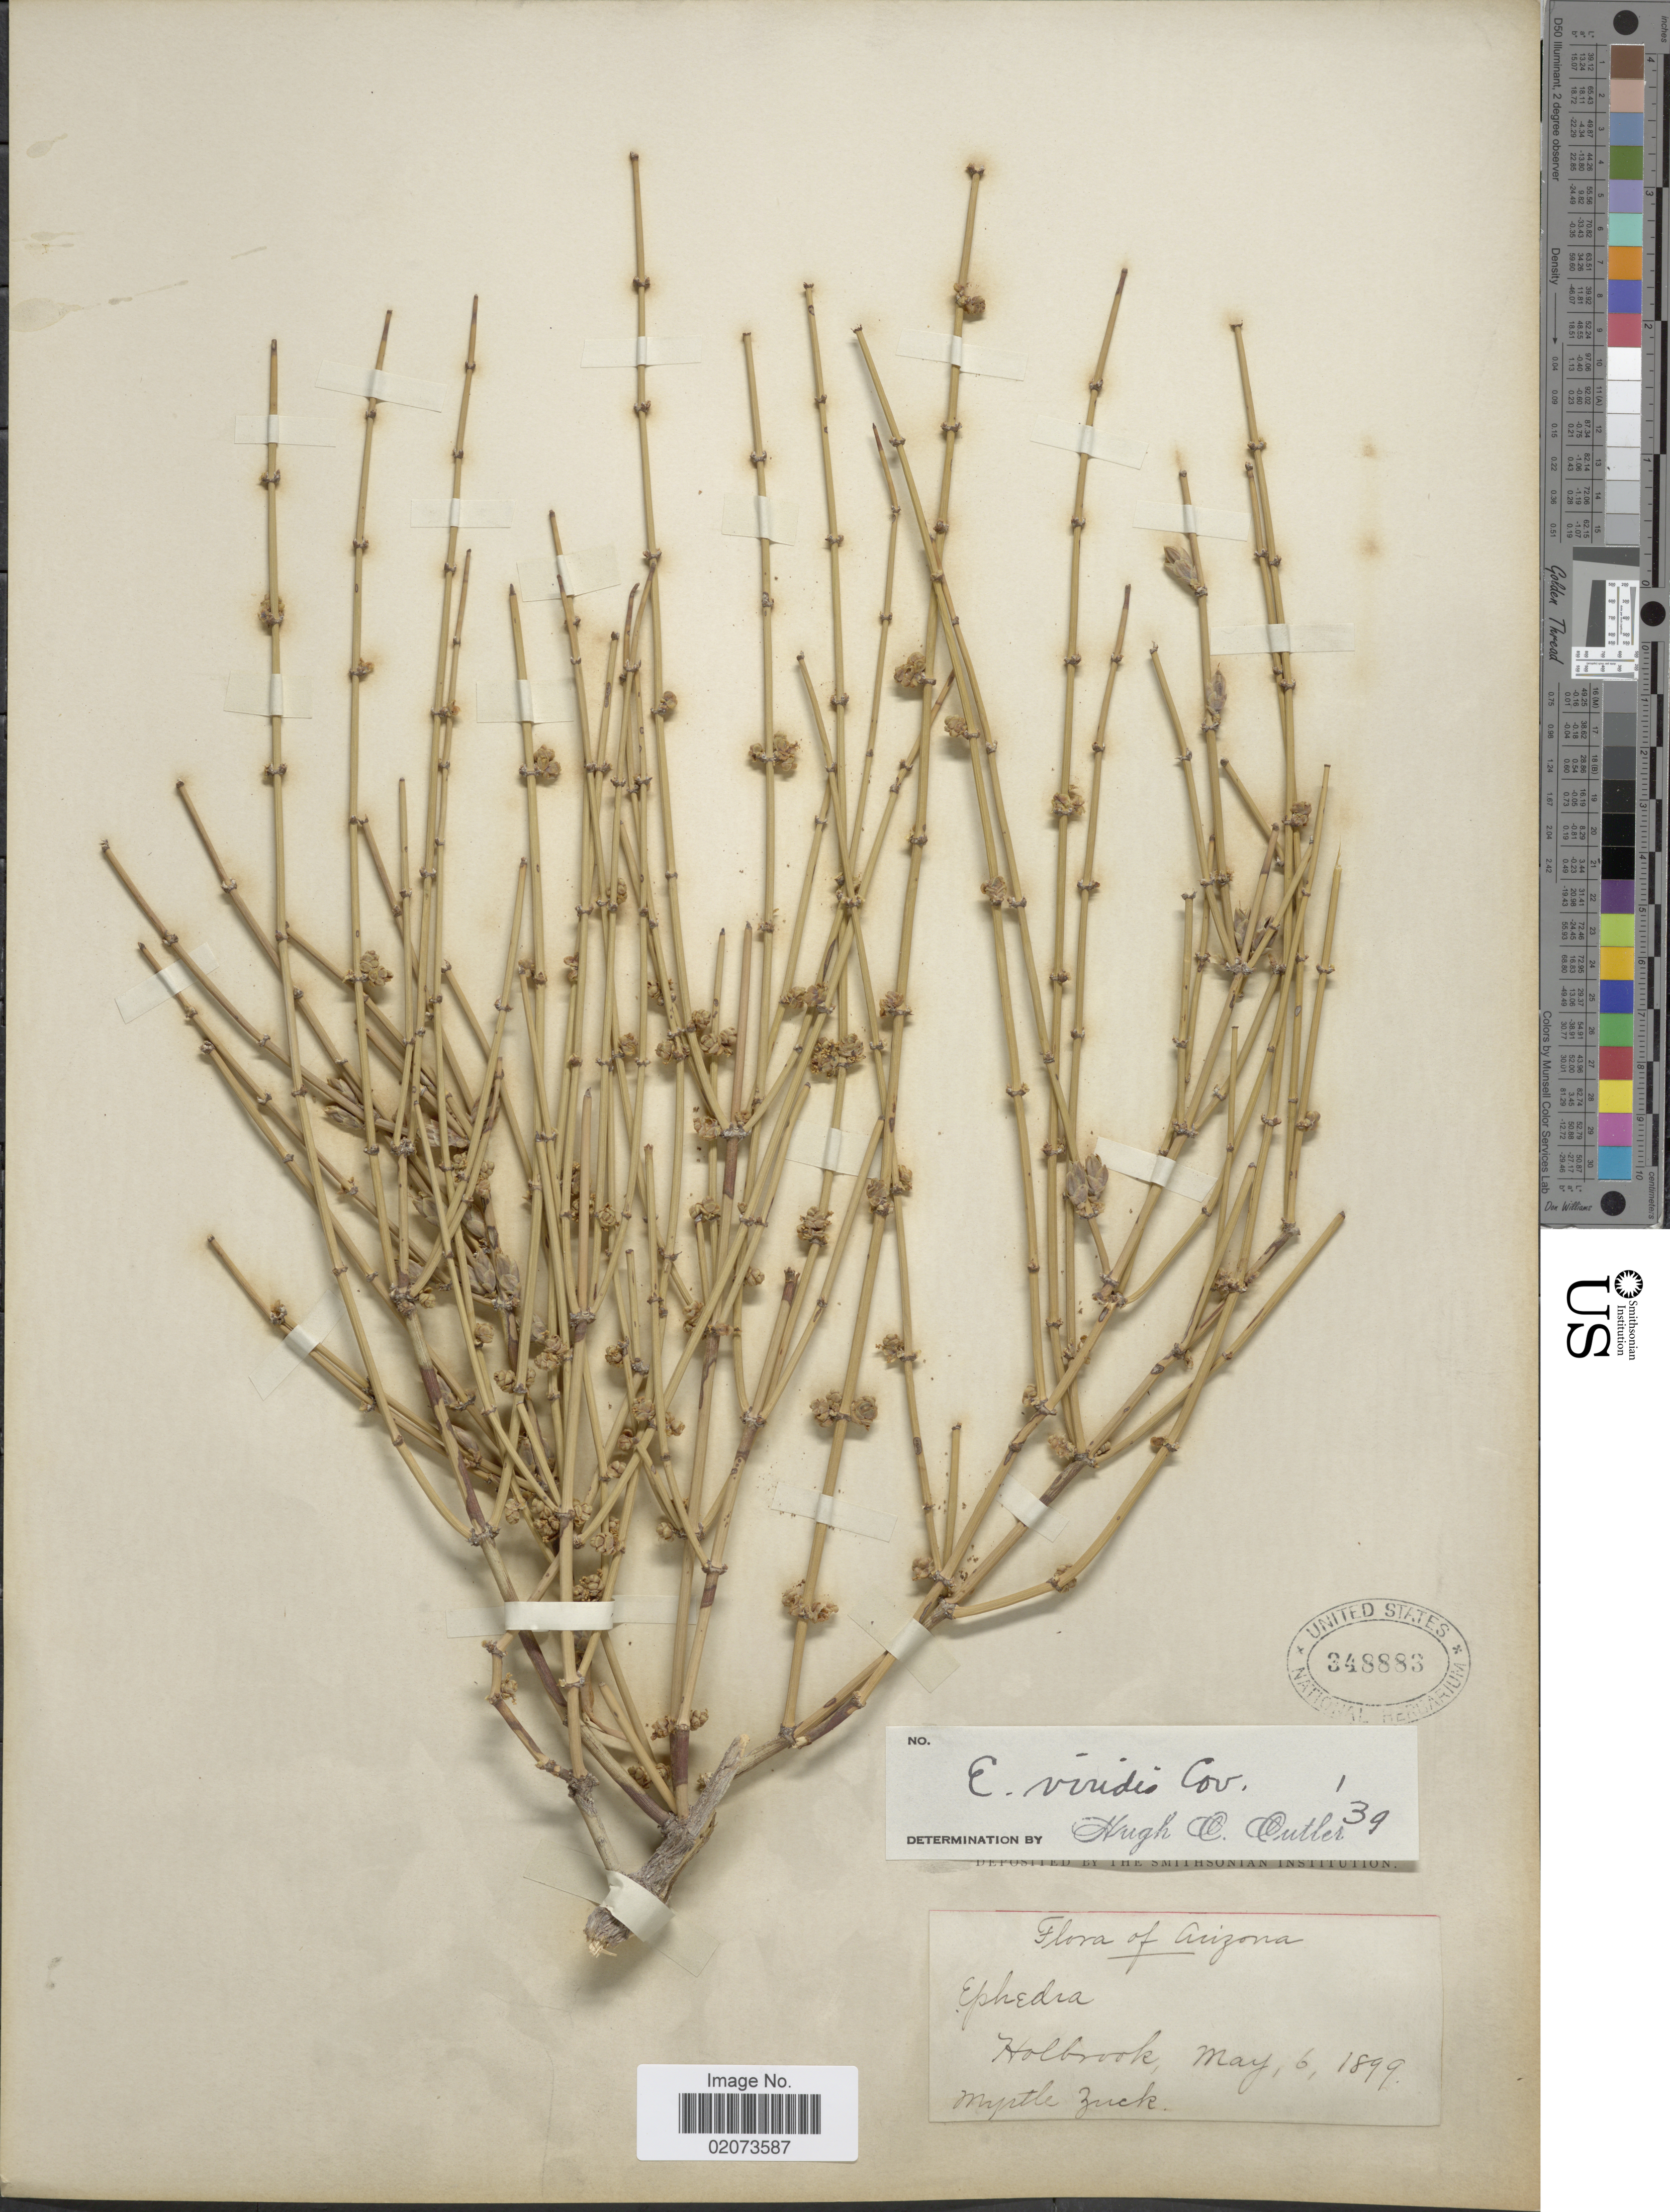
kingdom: Plantae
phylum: Tracheophyta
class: Gnetopsida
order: Ephedrales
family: Ephedraceae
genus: Ephedra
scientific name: Ephedra viridis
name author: Coville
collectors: M. Zuck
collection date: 1899-05-06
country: United States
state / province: Arizona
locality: Holbrook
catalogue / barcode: US 348883